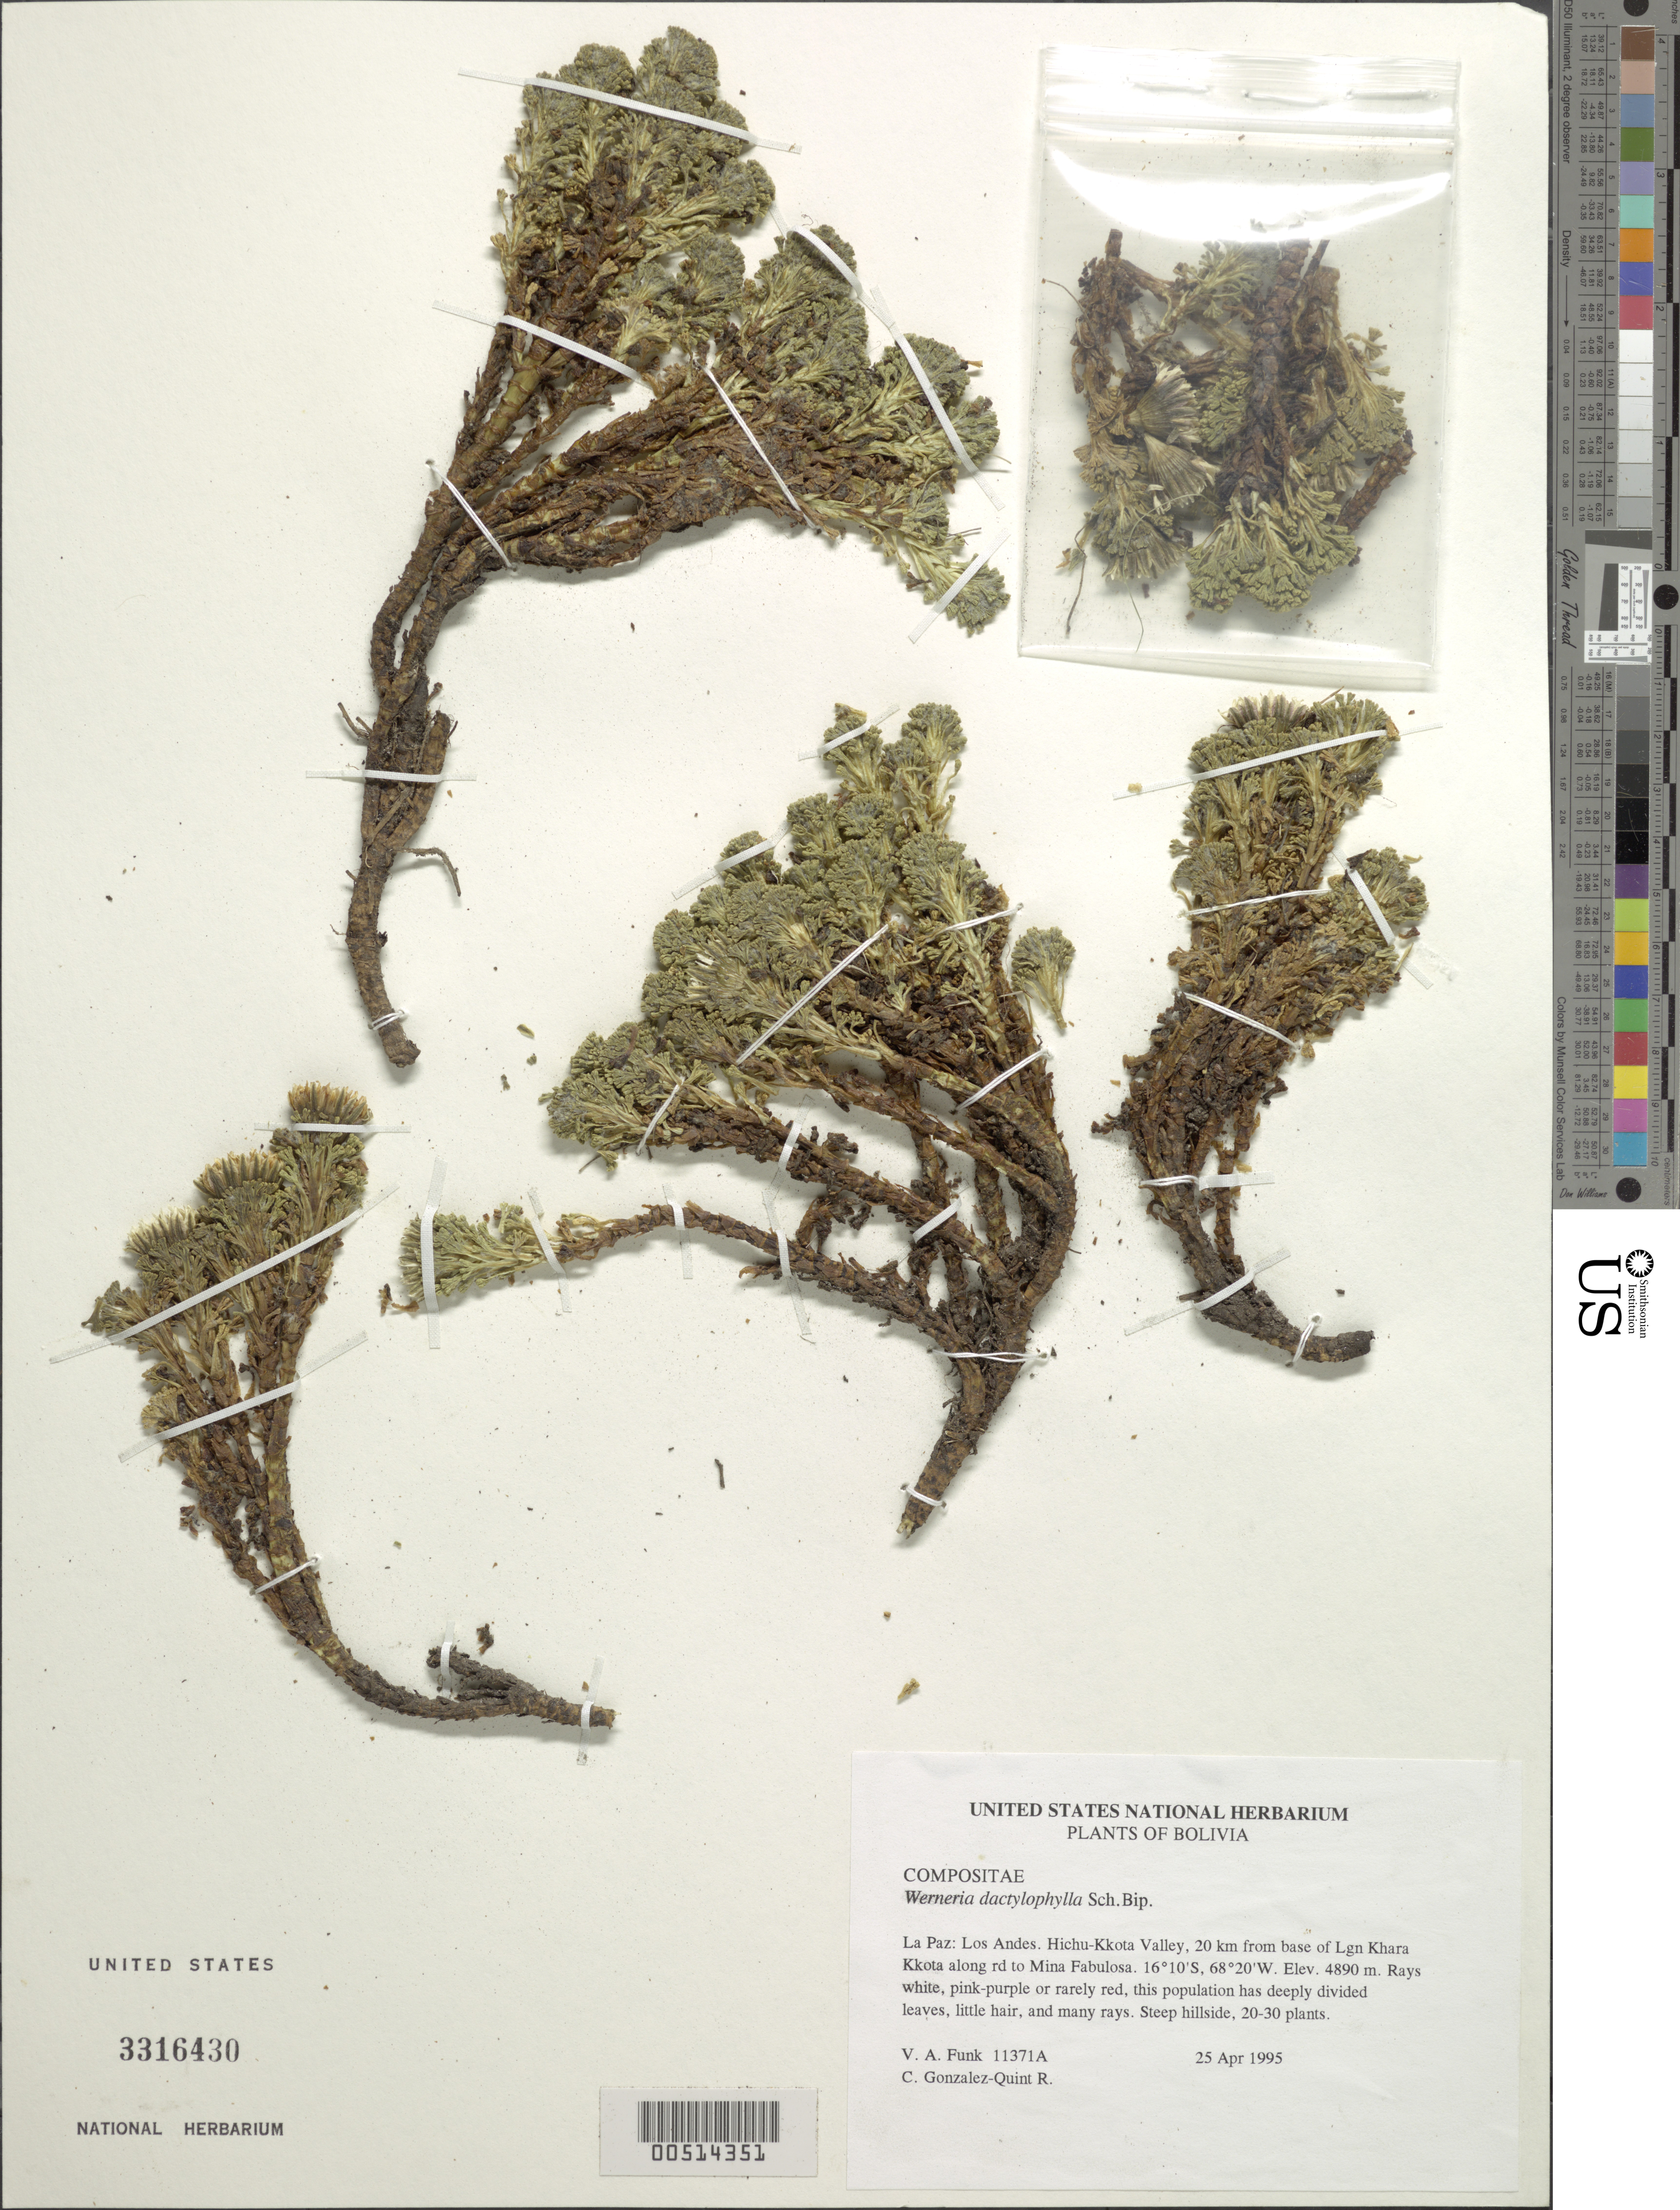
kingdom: Plantae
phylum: Tracheophyta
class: Magnoliopsida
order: Asterales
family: Asteraceae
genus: Xenophyllum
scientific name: Xenophyllum dactylophyllum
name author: (Sch. Bip.) V.A. Funk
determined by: Funk, Vicki A., (BOT), Smithsonian Institution - National Museum of Natural History (UNITED STATES)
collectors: V. Funk & C. González-Quint R.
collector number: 11371 A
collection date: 1995-04-25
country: Bolivia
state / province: La Paz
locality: Los Andes, Hichu-Kkota Valley, 20 km from base of Lgn Khara Kkota along road to Mina Fabulosa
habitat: Steep hillside, 20-30 plants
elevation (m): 4890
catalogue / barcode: US 3316430